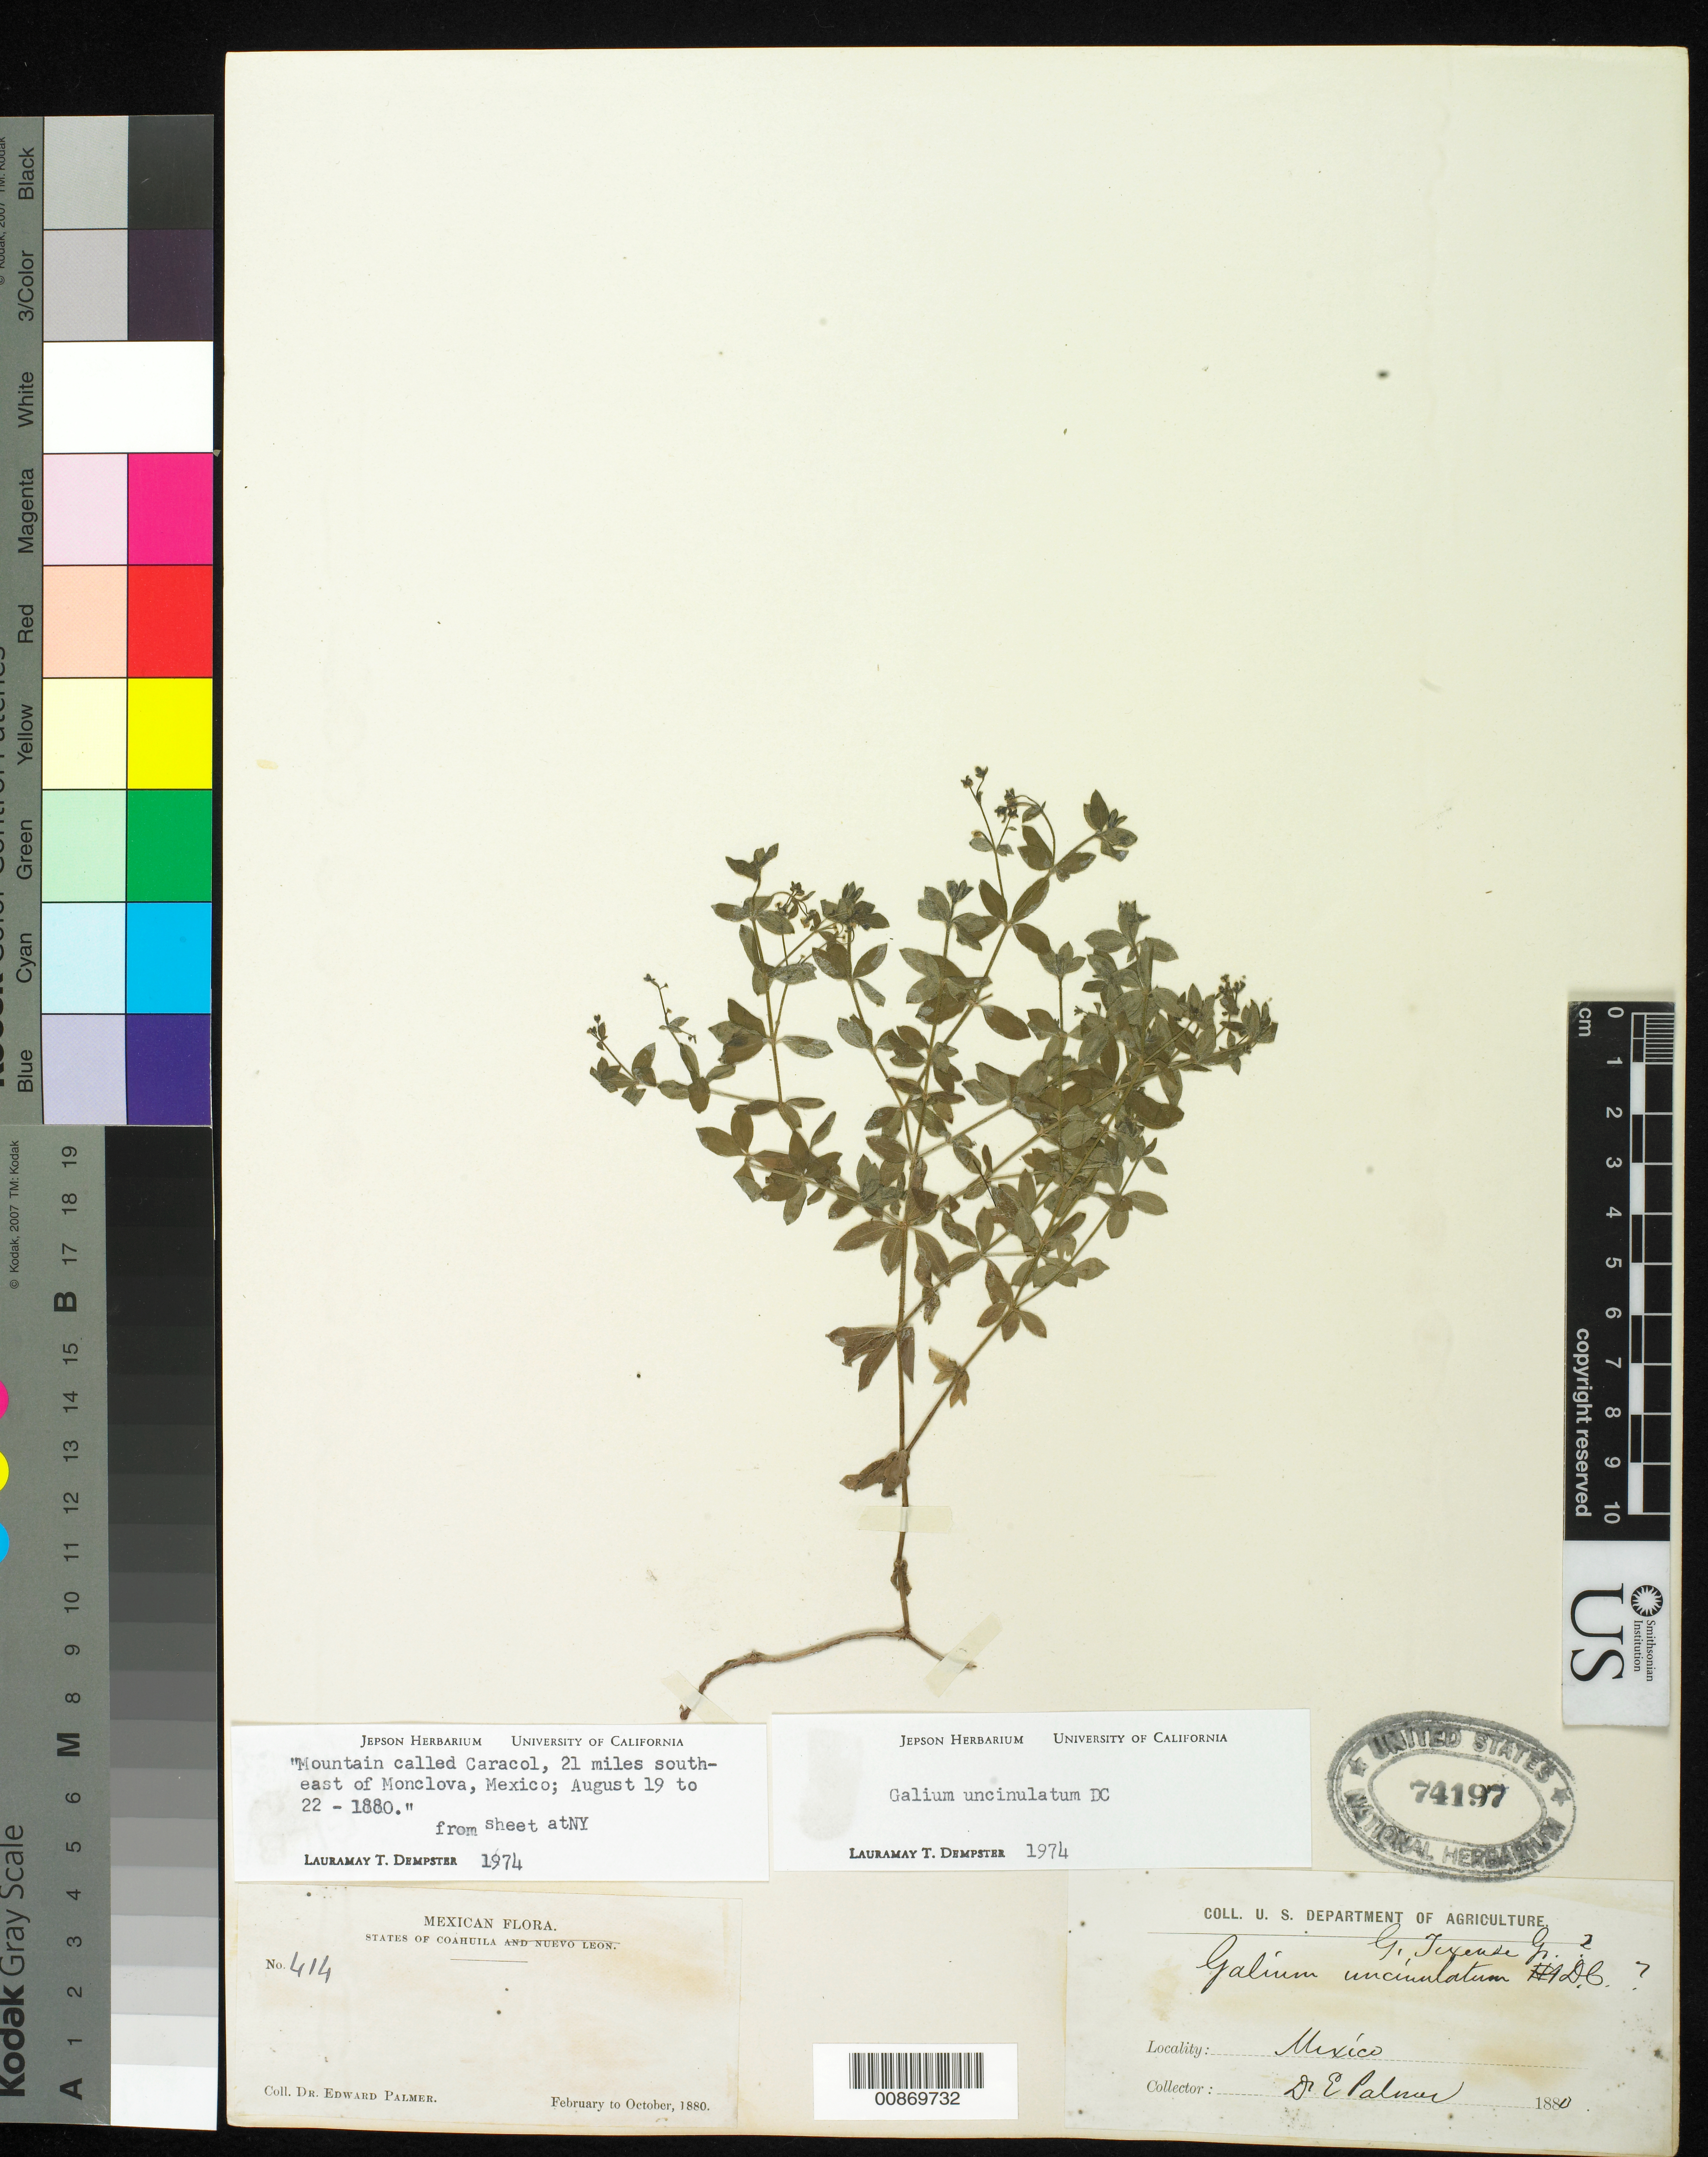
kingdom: Plantae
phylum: Tracheophyta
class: Magnoliopsida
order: Gentianales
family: Rubiaceae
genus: Galium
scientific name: Galium uncinulatum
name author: DC.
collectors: E. Palmer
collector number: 414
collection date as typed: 19 Aug 1880 to 22 Aug 1880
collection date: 1880-08-19/1880-08-22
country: Mexico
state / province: Coahuila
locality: Mountain called Caracol, 21 miles southeast of Monclova, Coahuila.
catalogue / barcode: US 74197